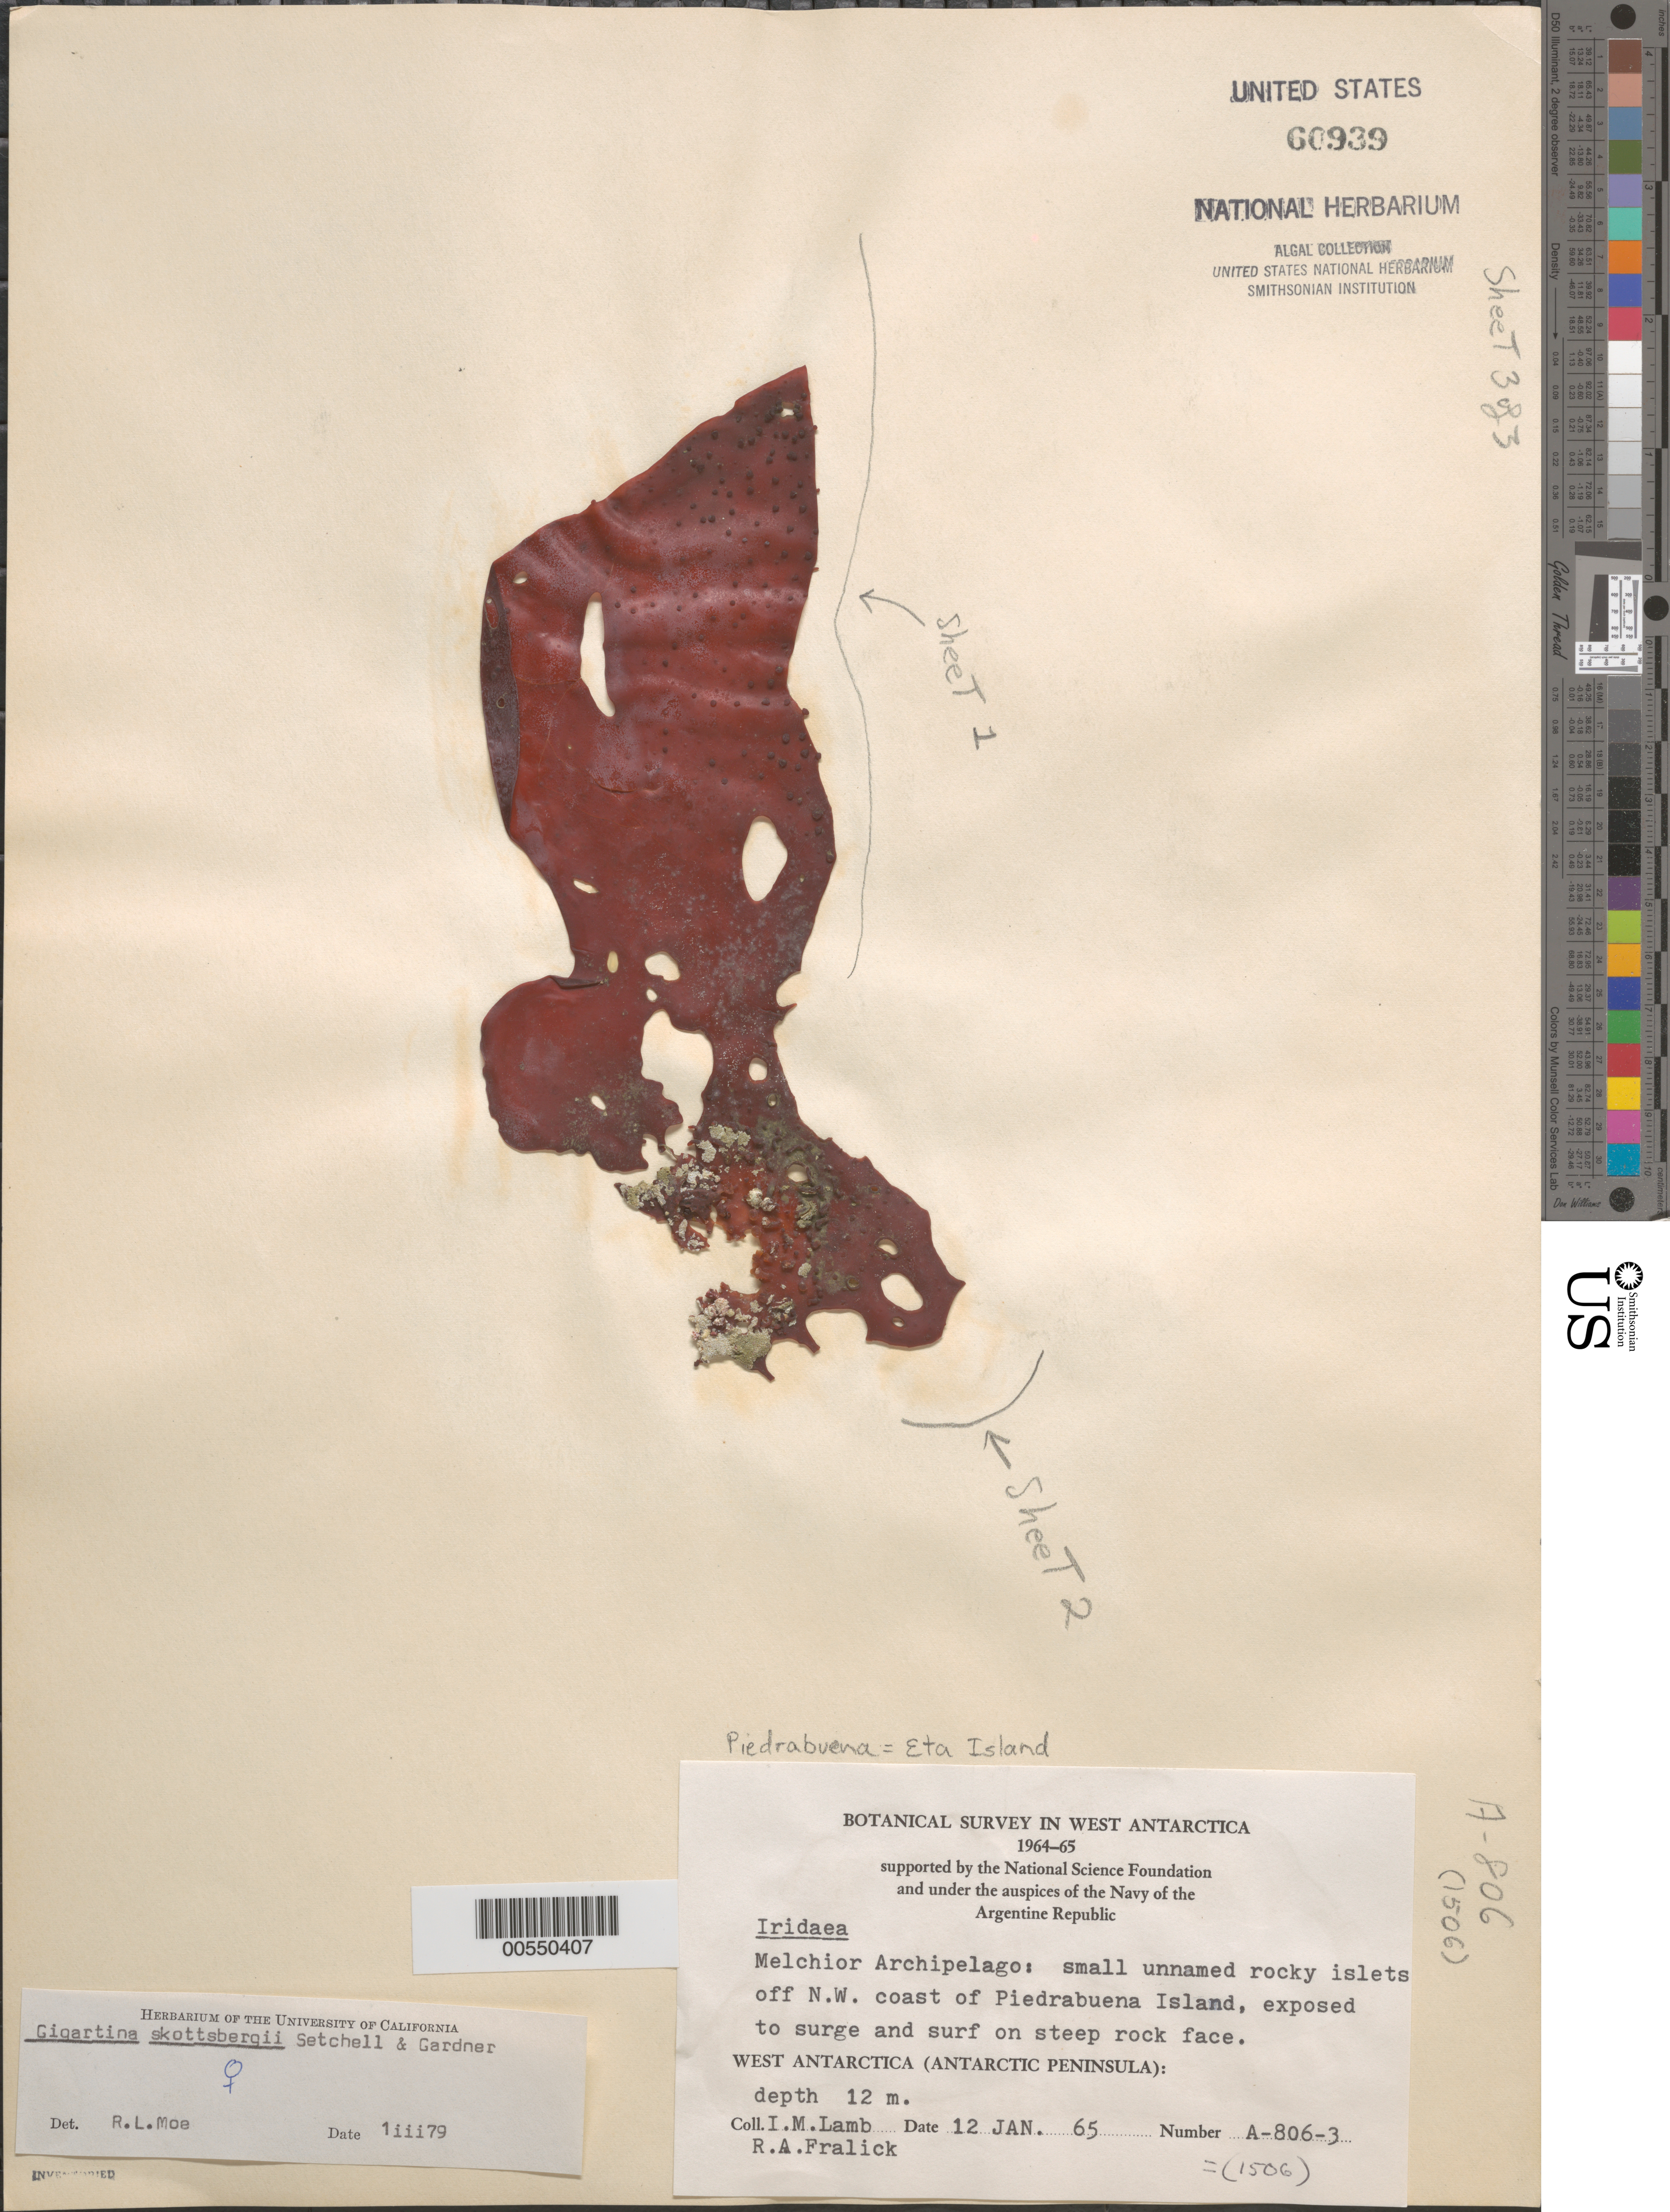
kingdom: Plantae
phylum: Rhodophyta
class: Florideophyceae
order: Gigartinales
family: Gigartinaceae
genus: Sarcopeltis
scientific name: Sarcopeltis skottsbergii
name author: (Setchell & N.L. Gardner) Hommersand et al.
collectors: I. M. Lamb & R. Fralick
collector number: A-806-3 & 1506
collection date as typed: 12 Jan 1965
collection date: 1965-01-12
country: Antarctica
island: Melchior Islands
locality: Rocky Islets off northwest Eta Island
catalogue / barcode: US 60939